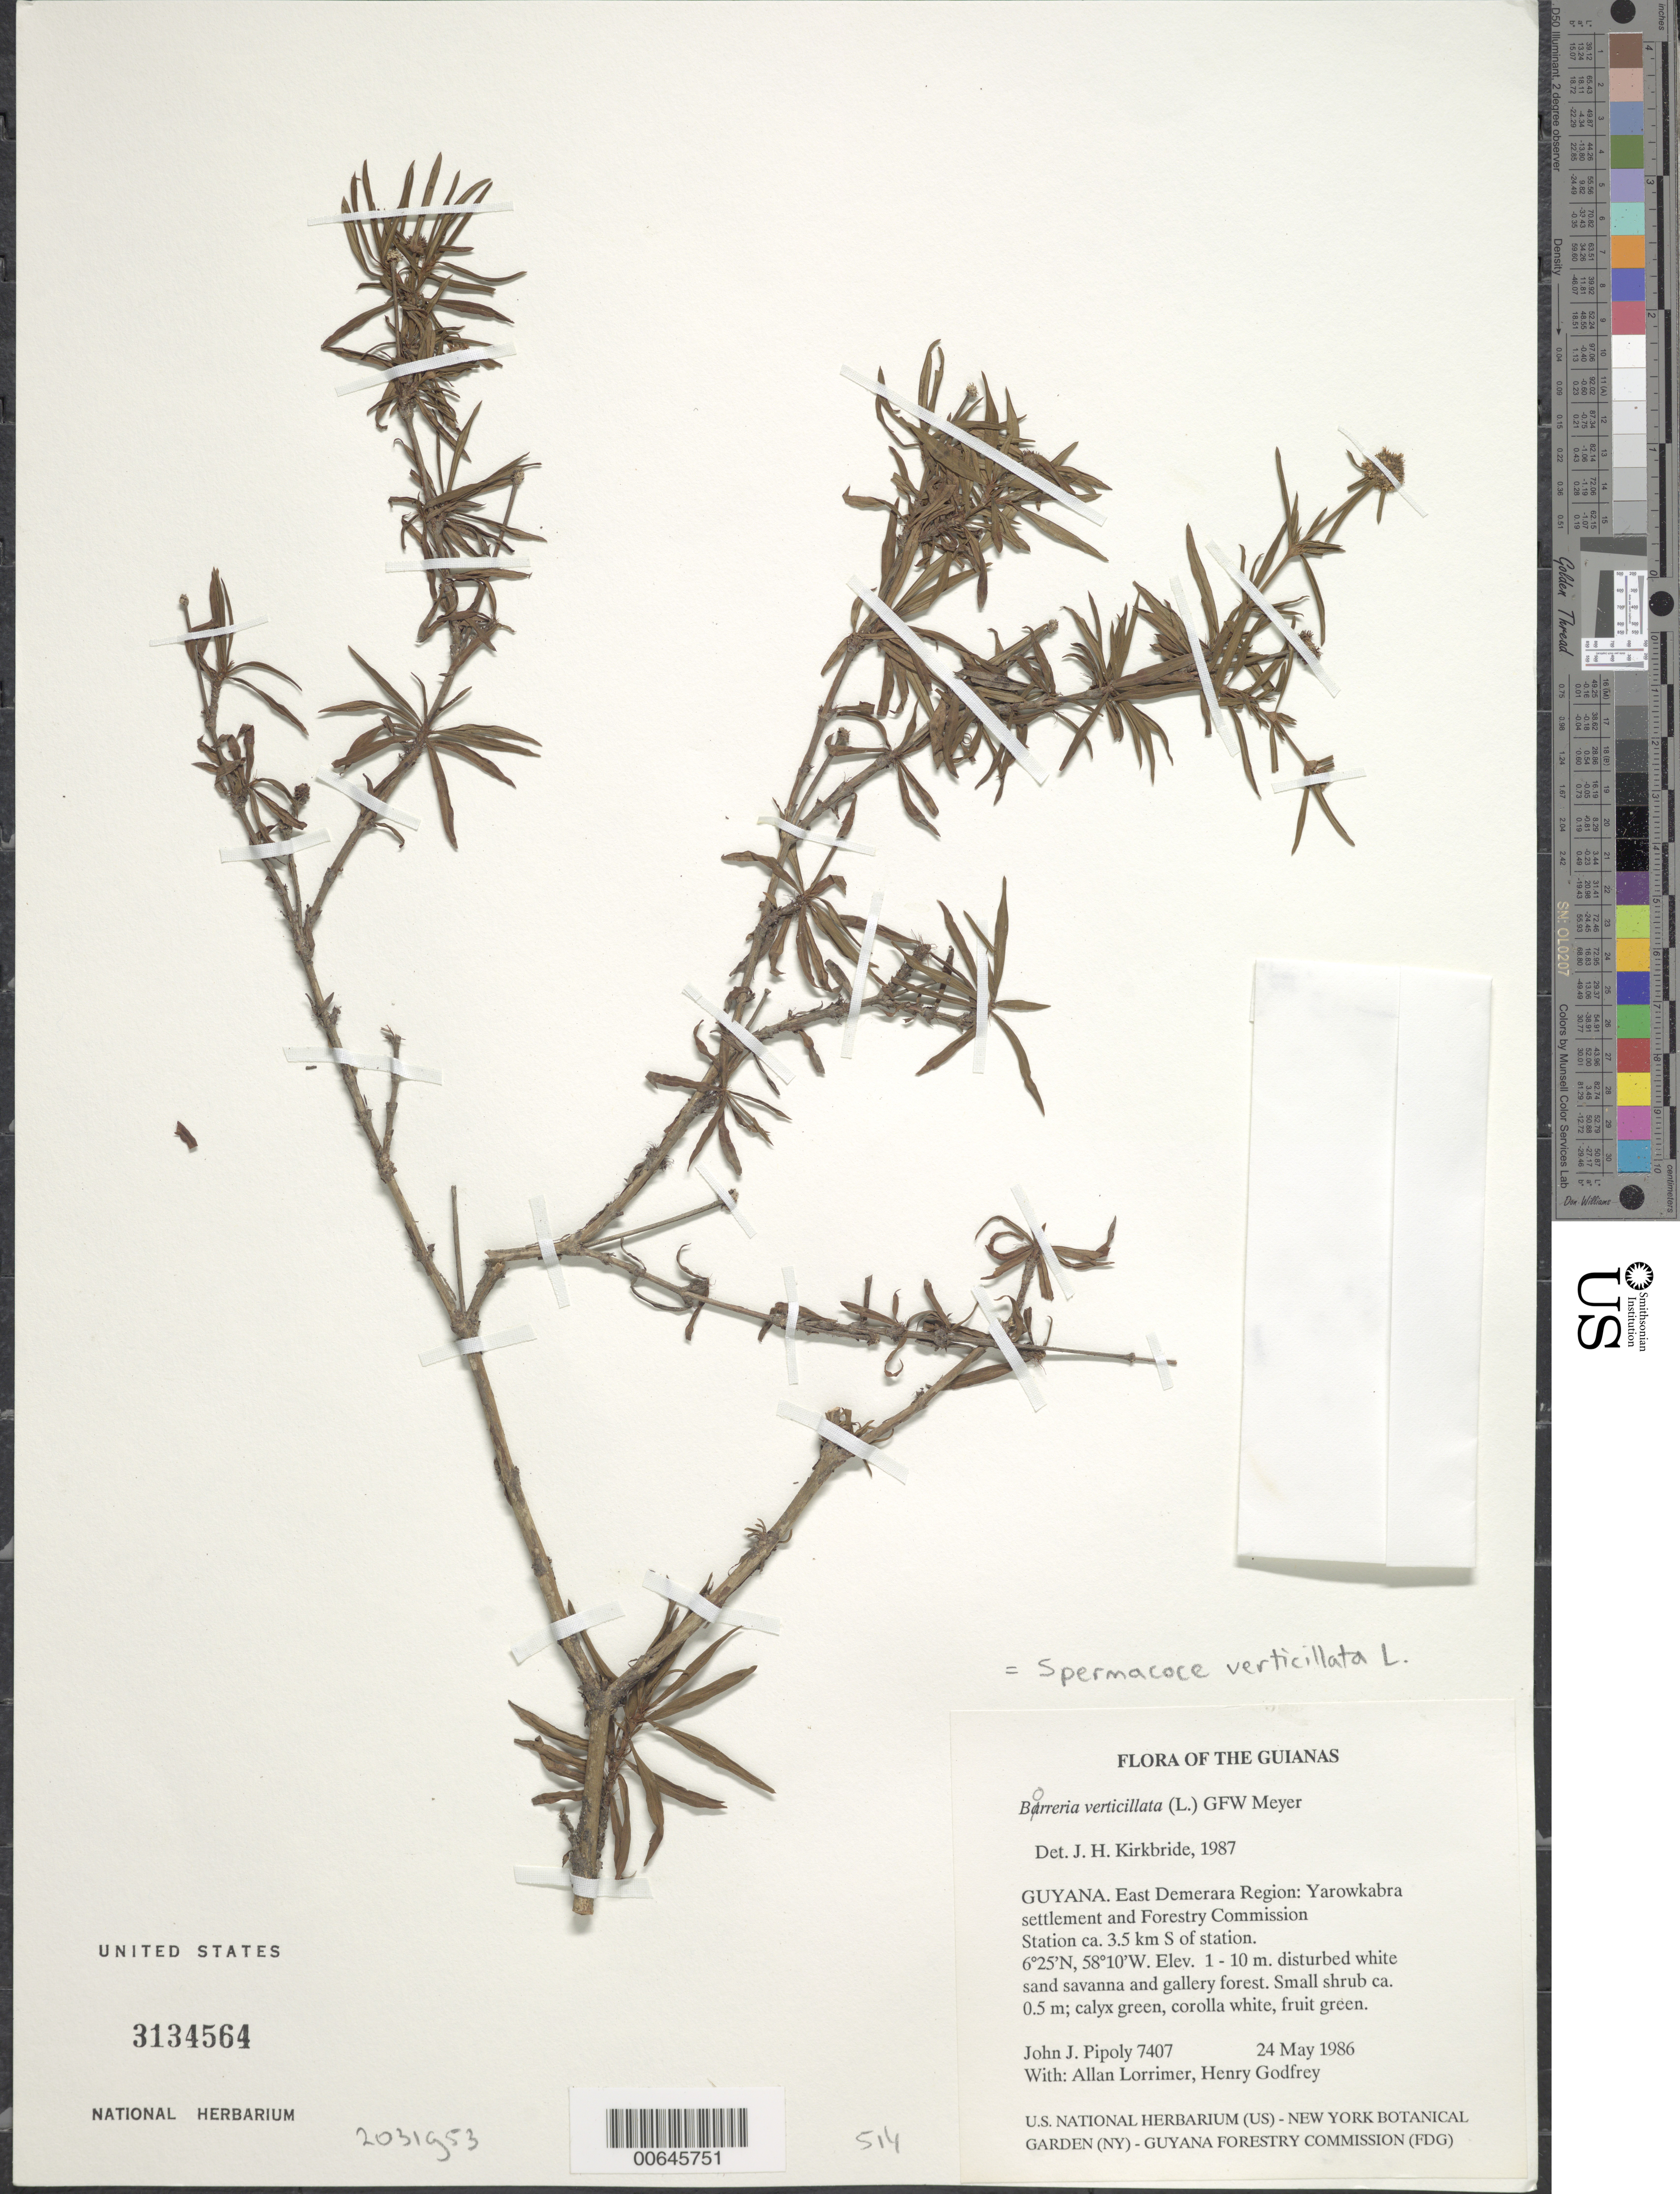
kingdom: Plantae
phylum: Tracheophyta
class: Magnoliopsida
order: Gentianales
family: Rubiaceae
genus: Spermacoce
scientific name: Spermacoce verticillata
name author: L.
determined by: Delprete, P. G., Herb. de Guyane Cay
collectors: J. J. Pipoly, A. Lorrimer & H. Godfrey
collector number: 7407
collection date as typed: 24 May 1986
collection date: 1986-05-24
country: Guyana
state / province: Demerara-Mahaica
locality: Yarowkabra settlement and Forestry Commission Station ca. 3.5 km S of station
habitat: Disturbed white sand savanna and gallery forest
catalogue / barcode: US 3134564